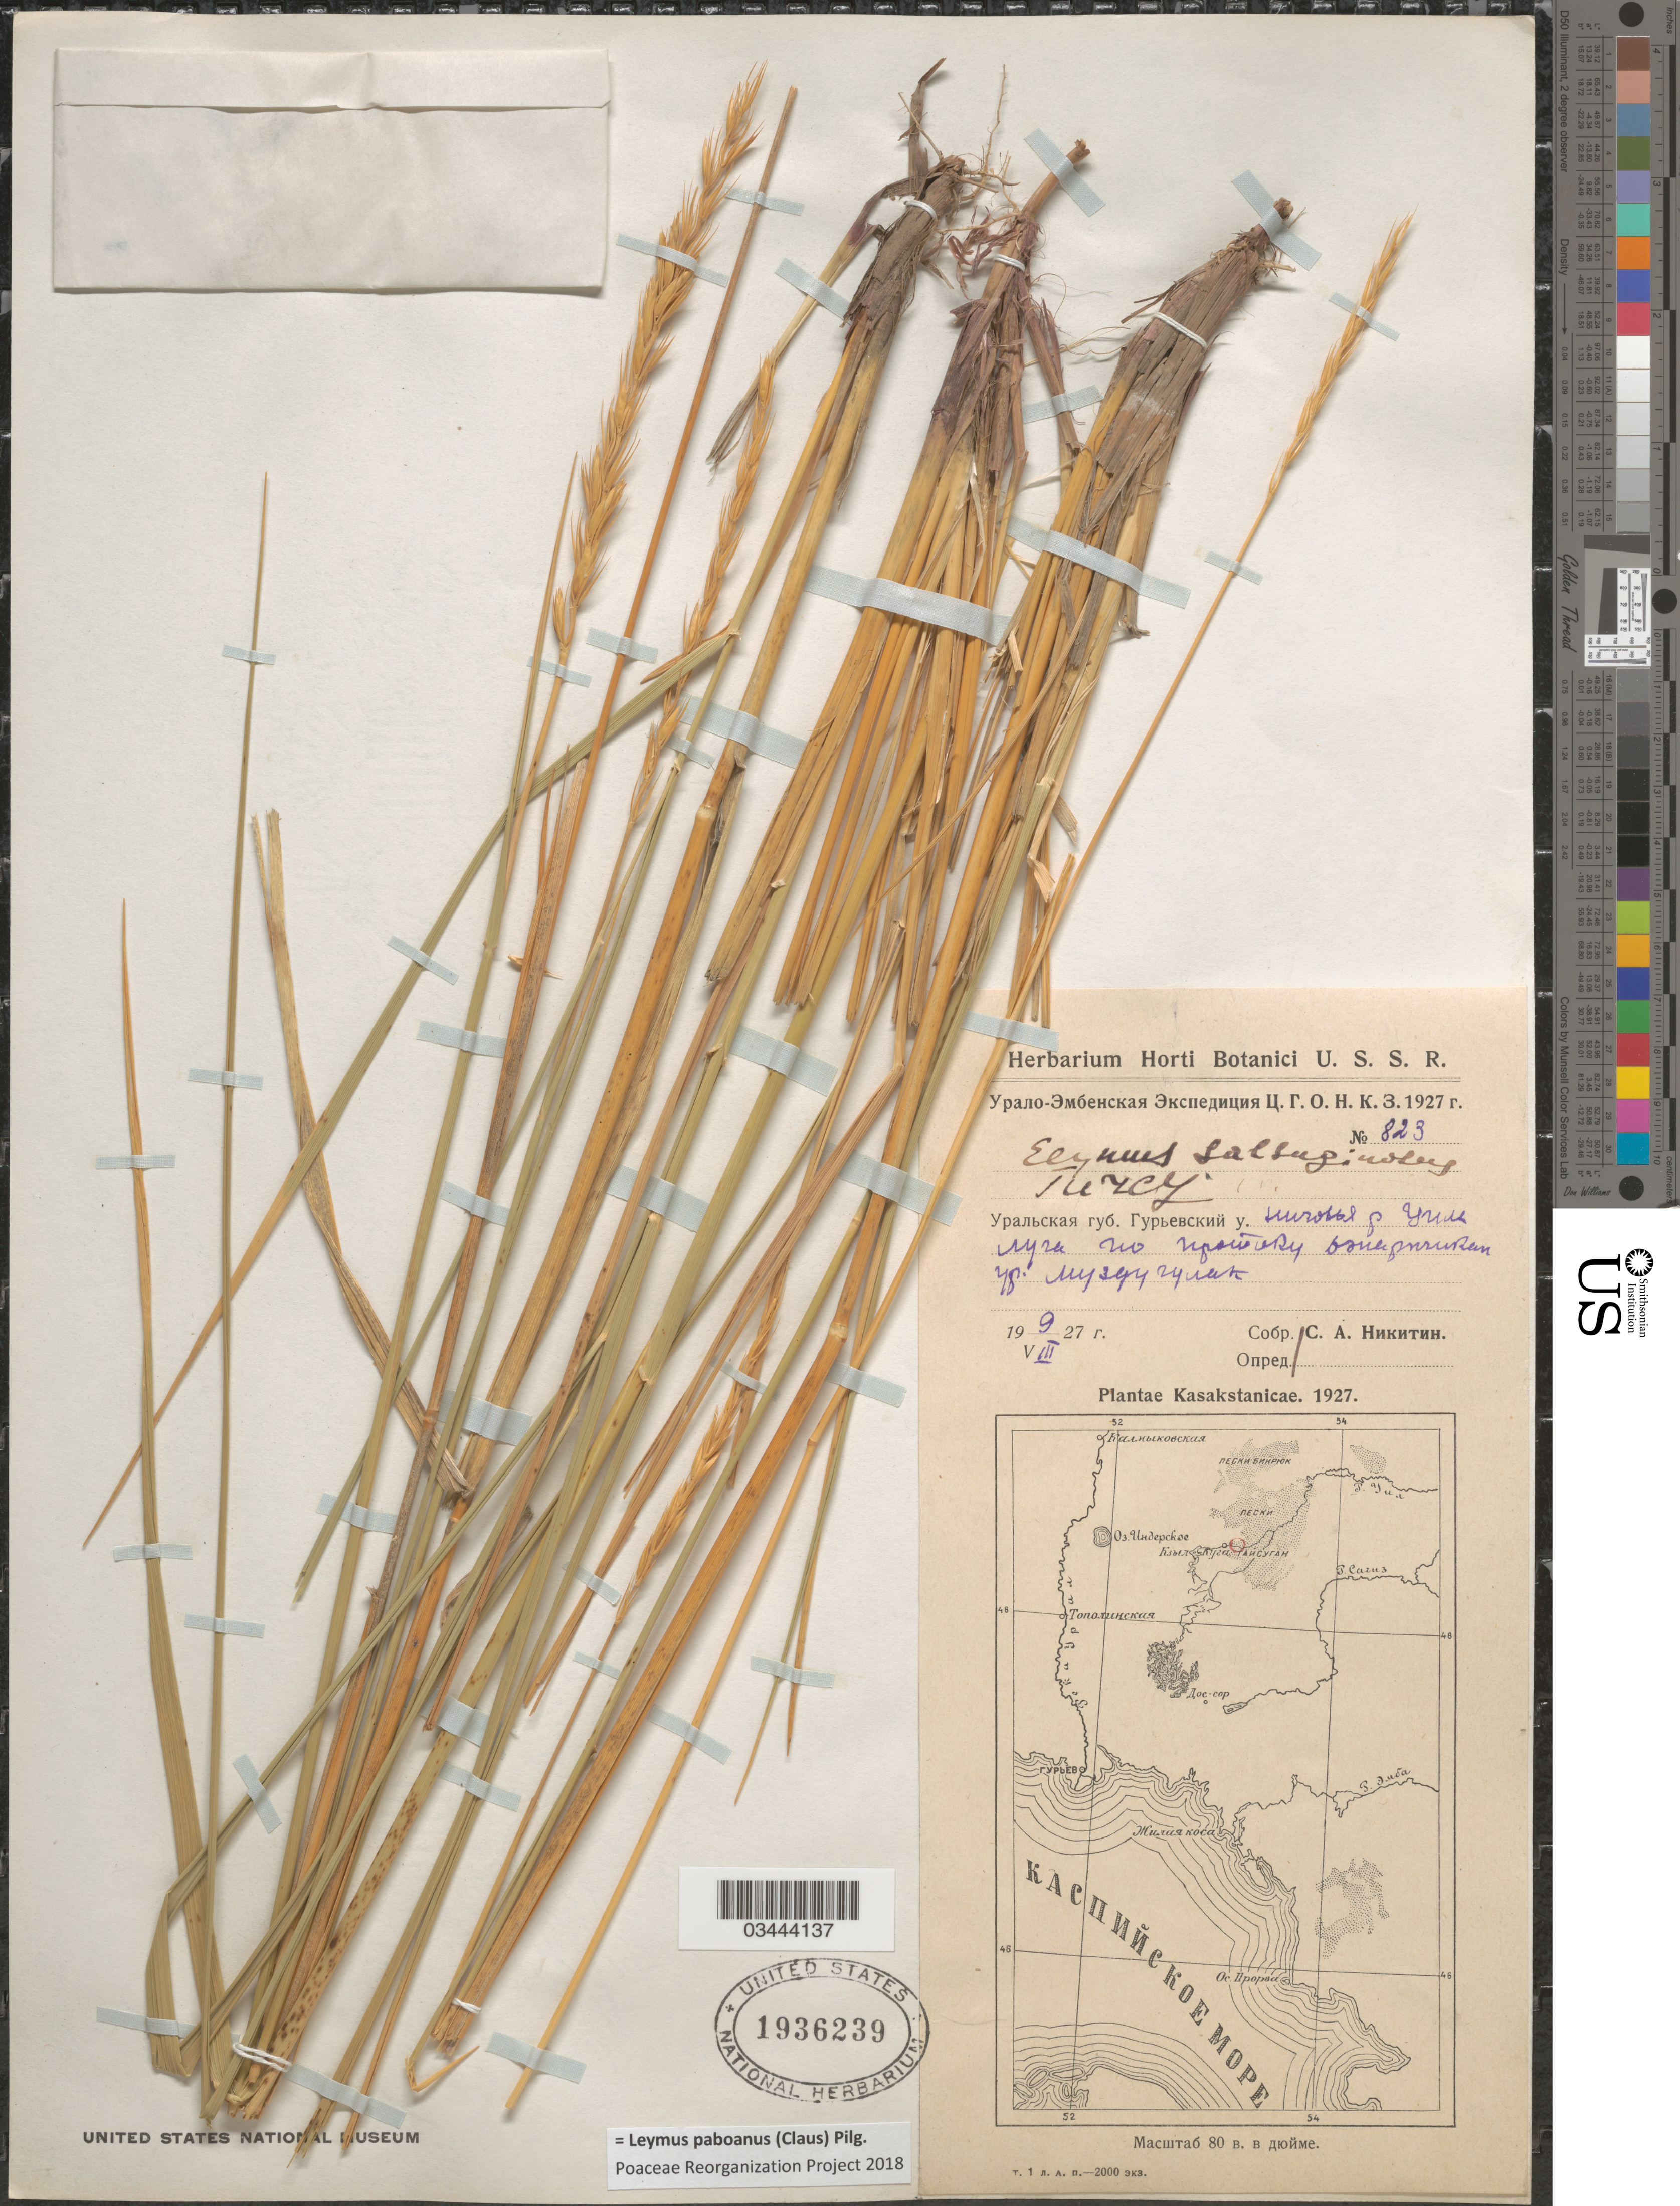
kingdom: Plantae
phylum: Tracheophyta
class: Liliopsida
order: Poales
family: Poaceae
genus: Leymus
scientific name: Leymus paboanus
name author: (Claus) Pilg.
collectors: S. A. Nikitin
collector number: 823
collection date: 1927-08-09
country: Kazakhstan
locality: Kasakstanicae. Lower Uli River.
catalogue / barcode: US 1936239